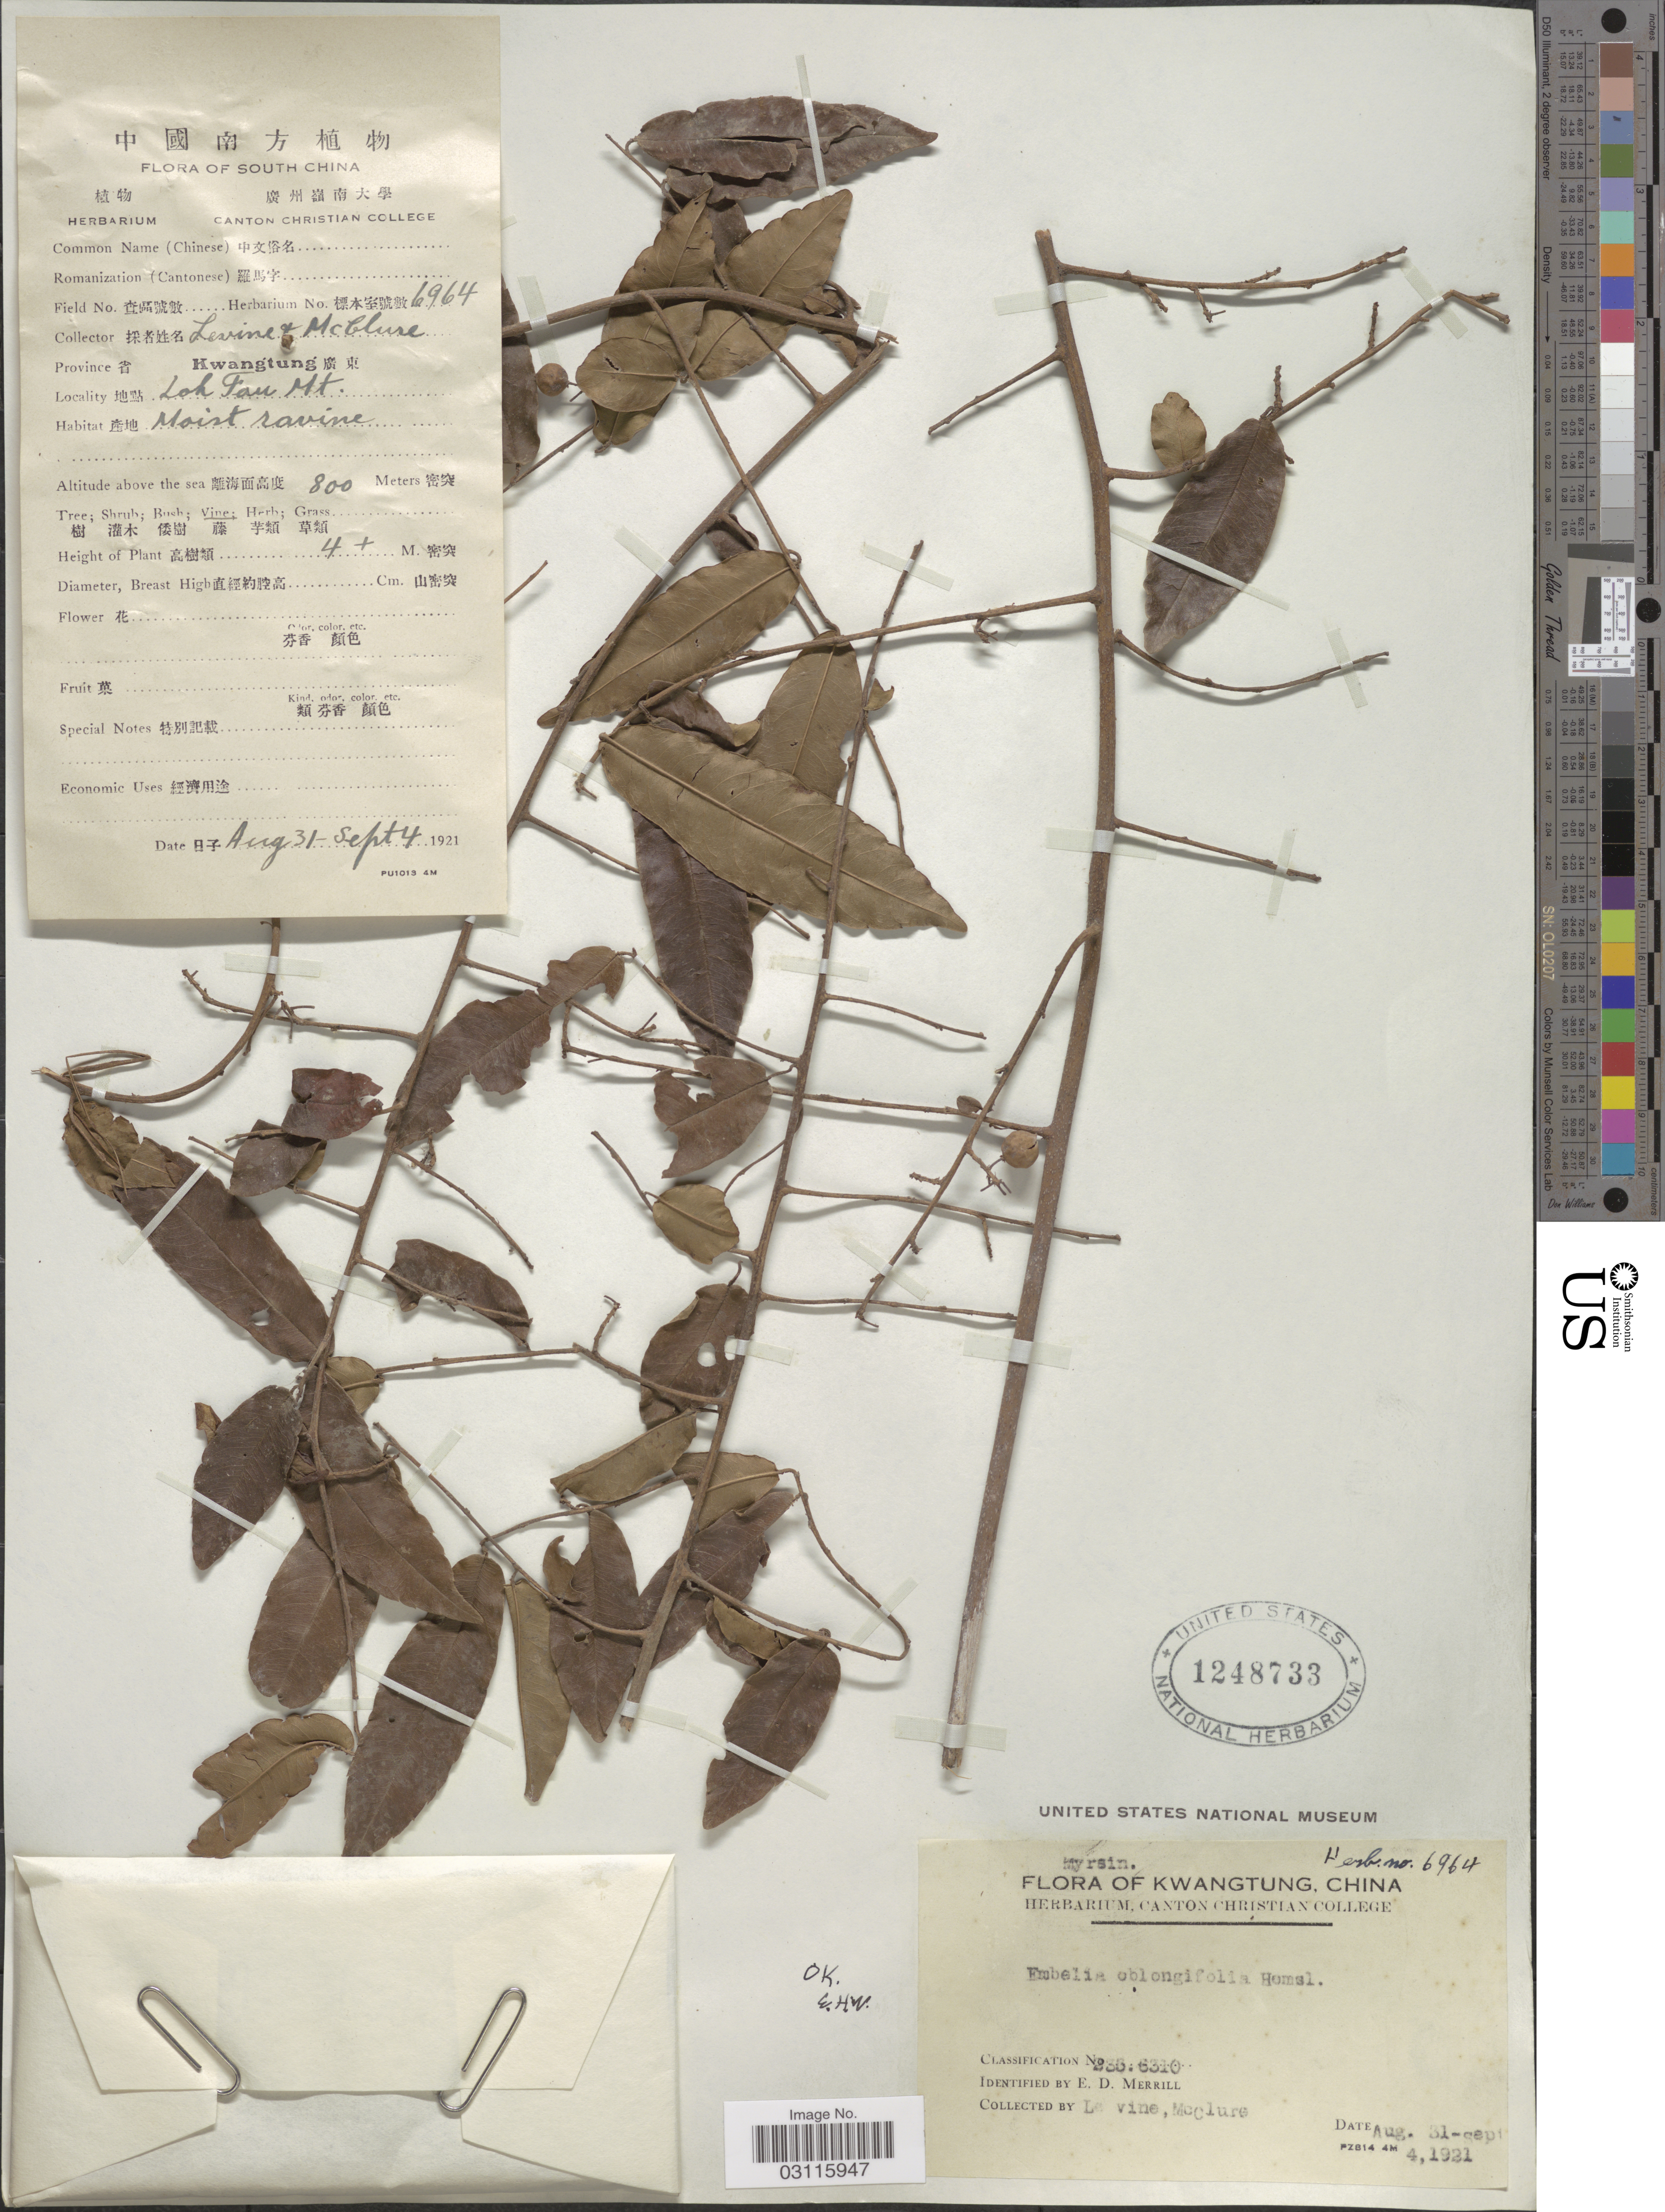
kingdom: Plantae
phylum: Tracheophyta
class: Magnoliopsida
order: Ericales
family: Primulaceae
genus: Embelia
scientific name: Embelia oblongifolia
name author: Hemsl.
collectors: -. Levine & McClure, --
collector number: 6964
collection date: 1921-08-31/1921-09-04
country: China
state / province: Guangdong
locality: South China, Province Kwangtung X, Lok Fau Mt.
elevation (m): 800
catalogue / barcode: US 1248733